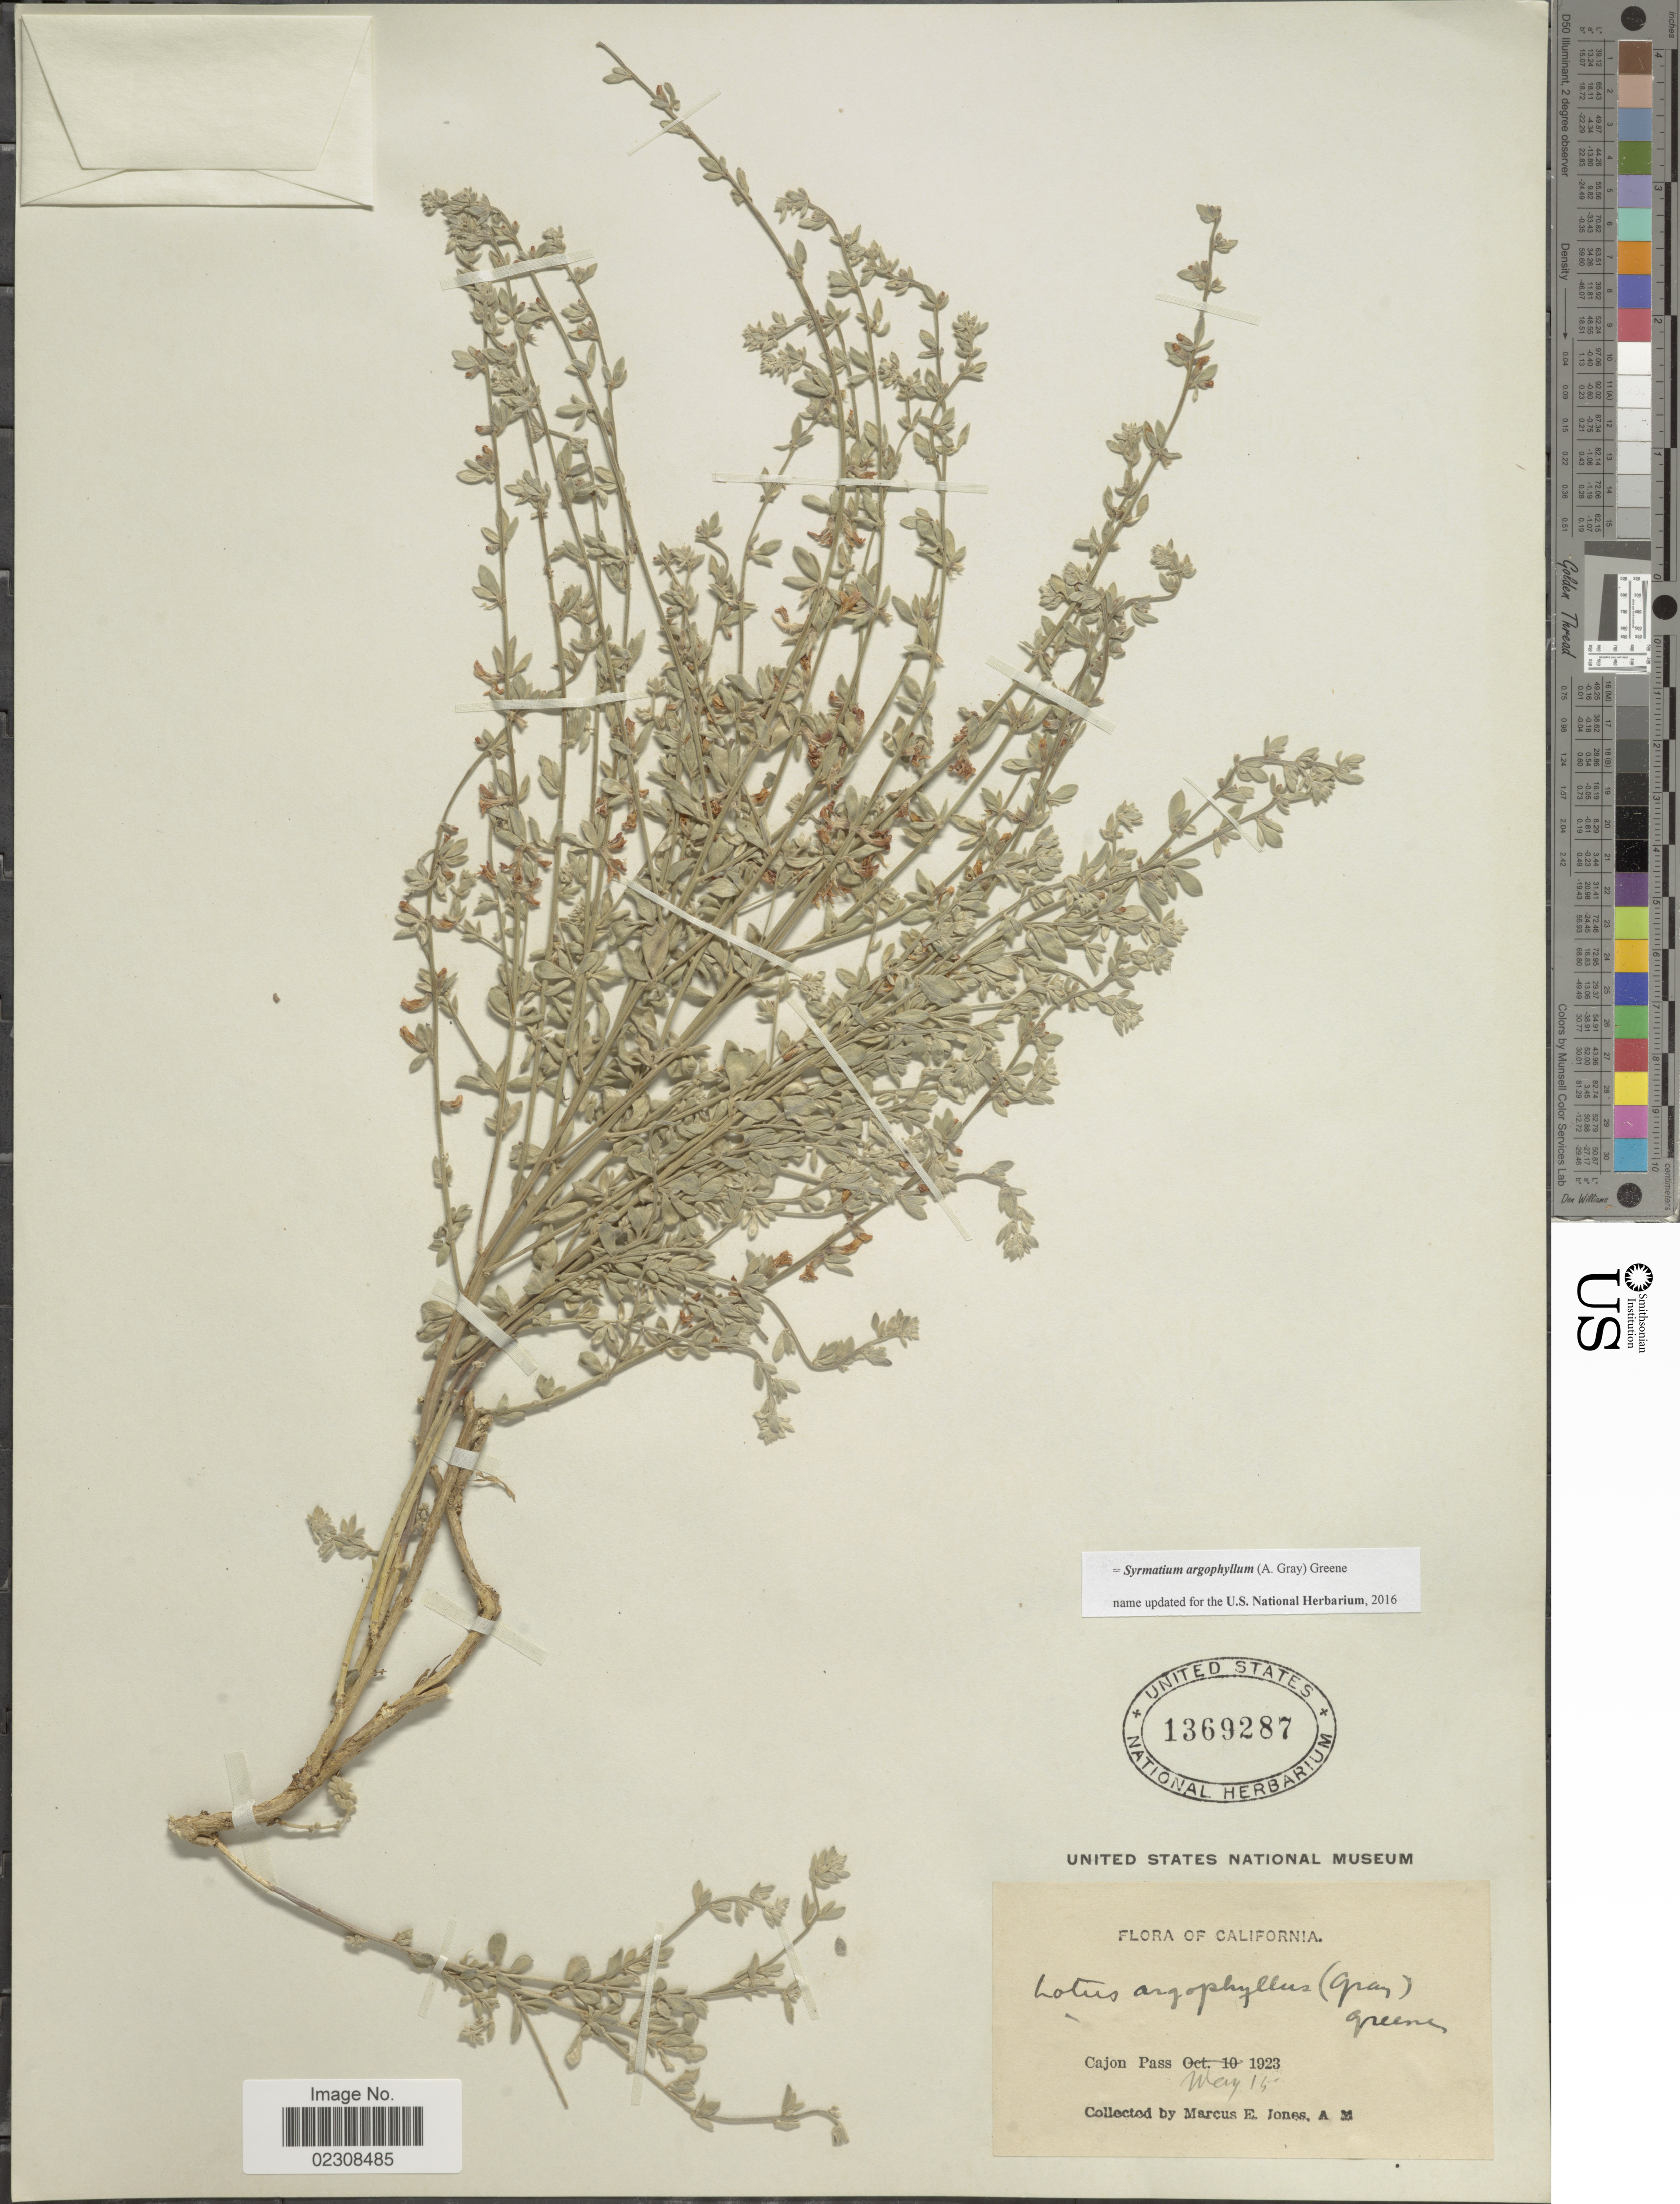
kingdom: Plantae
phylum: Tracheophyta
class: Magnoliopsida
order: Fabales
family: Fabaceae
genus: Syrmatium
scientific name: Syrmatium argophyllum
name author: (A. Gray) Greene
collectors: M. E. Jones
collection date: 1923-05-15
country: United States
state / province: California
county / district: San Bernardino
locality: Cajon Pass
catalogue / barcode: US 1369287